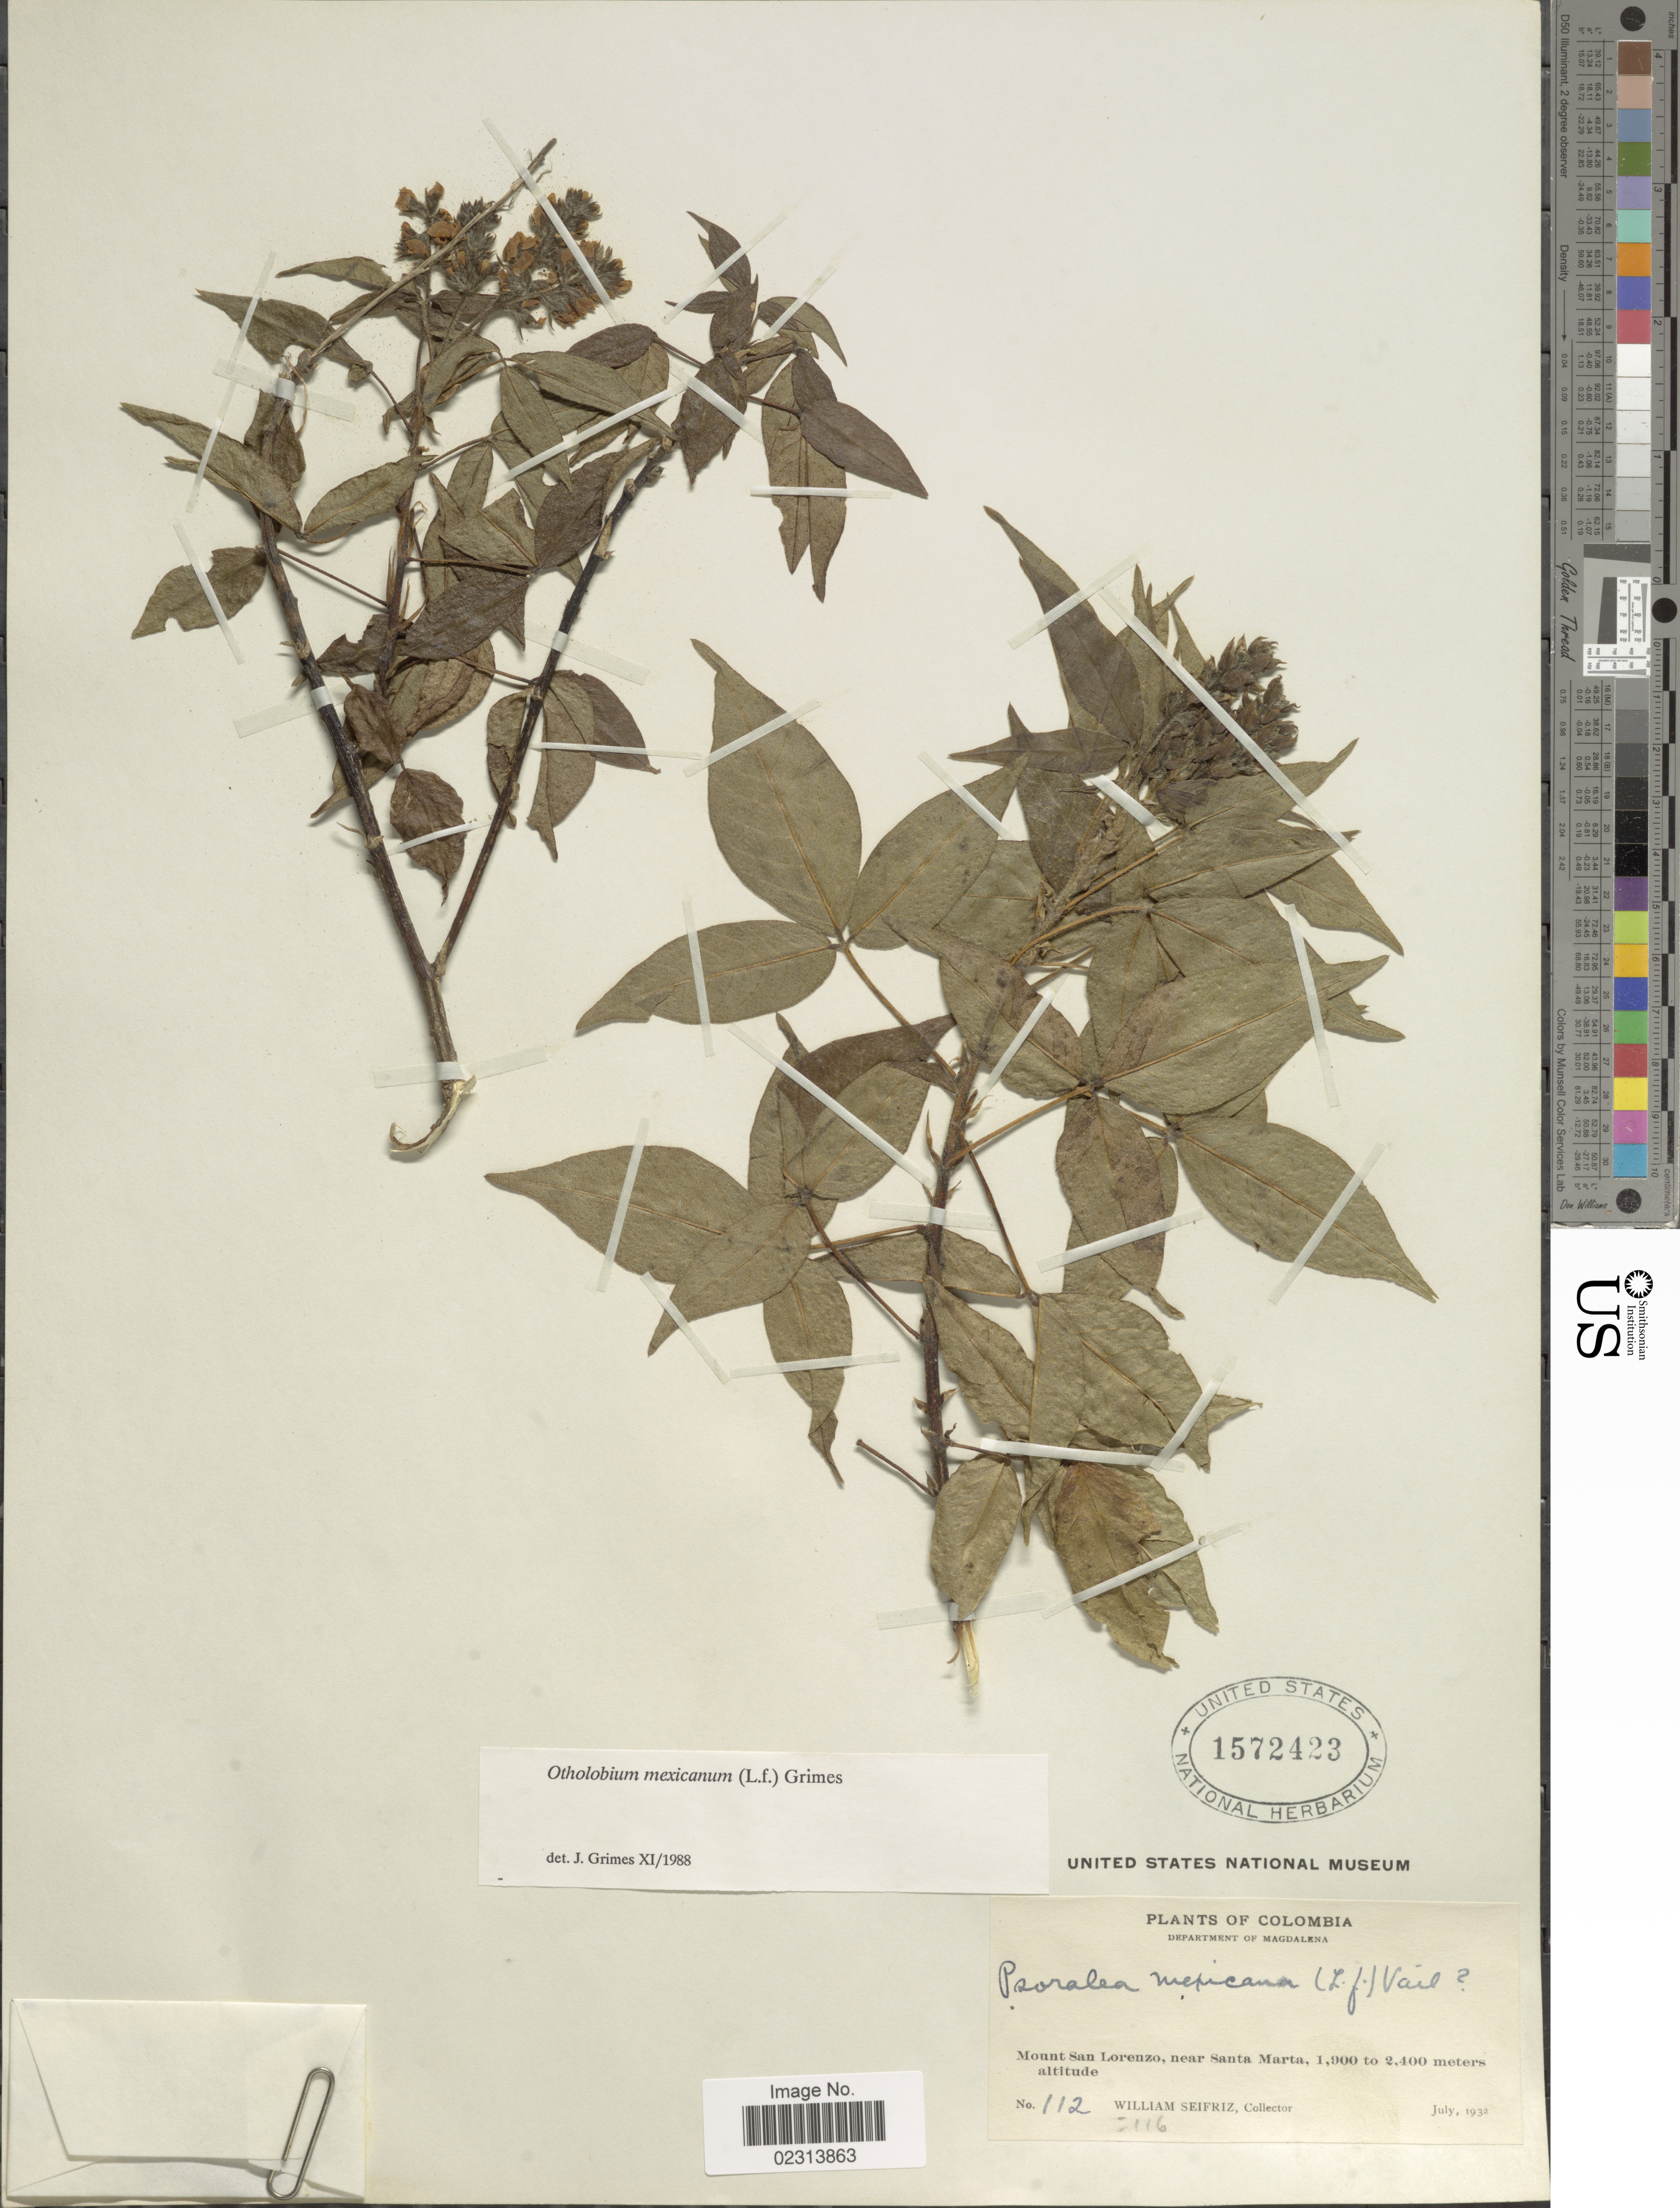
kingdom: Plantae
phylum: Tracheophyta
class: Magnoliopsida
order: Fabales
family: Fabaceae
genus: Otholobium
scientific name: Otholobium mexicanum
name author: (L. f.) J.W. Grimes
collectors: W. Seifriz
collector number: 112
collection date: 1932-07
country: Colombia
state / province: Magdalena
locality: Department of Magdalena, Mount San Lorenzo, near Santa Marta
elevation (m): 1900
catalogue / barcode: US 1572423